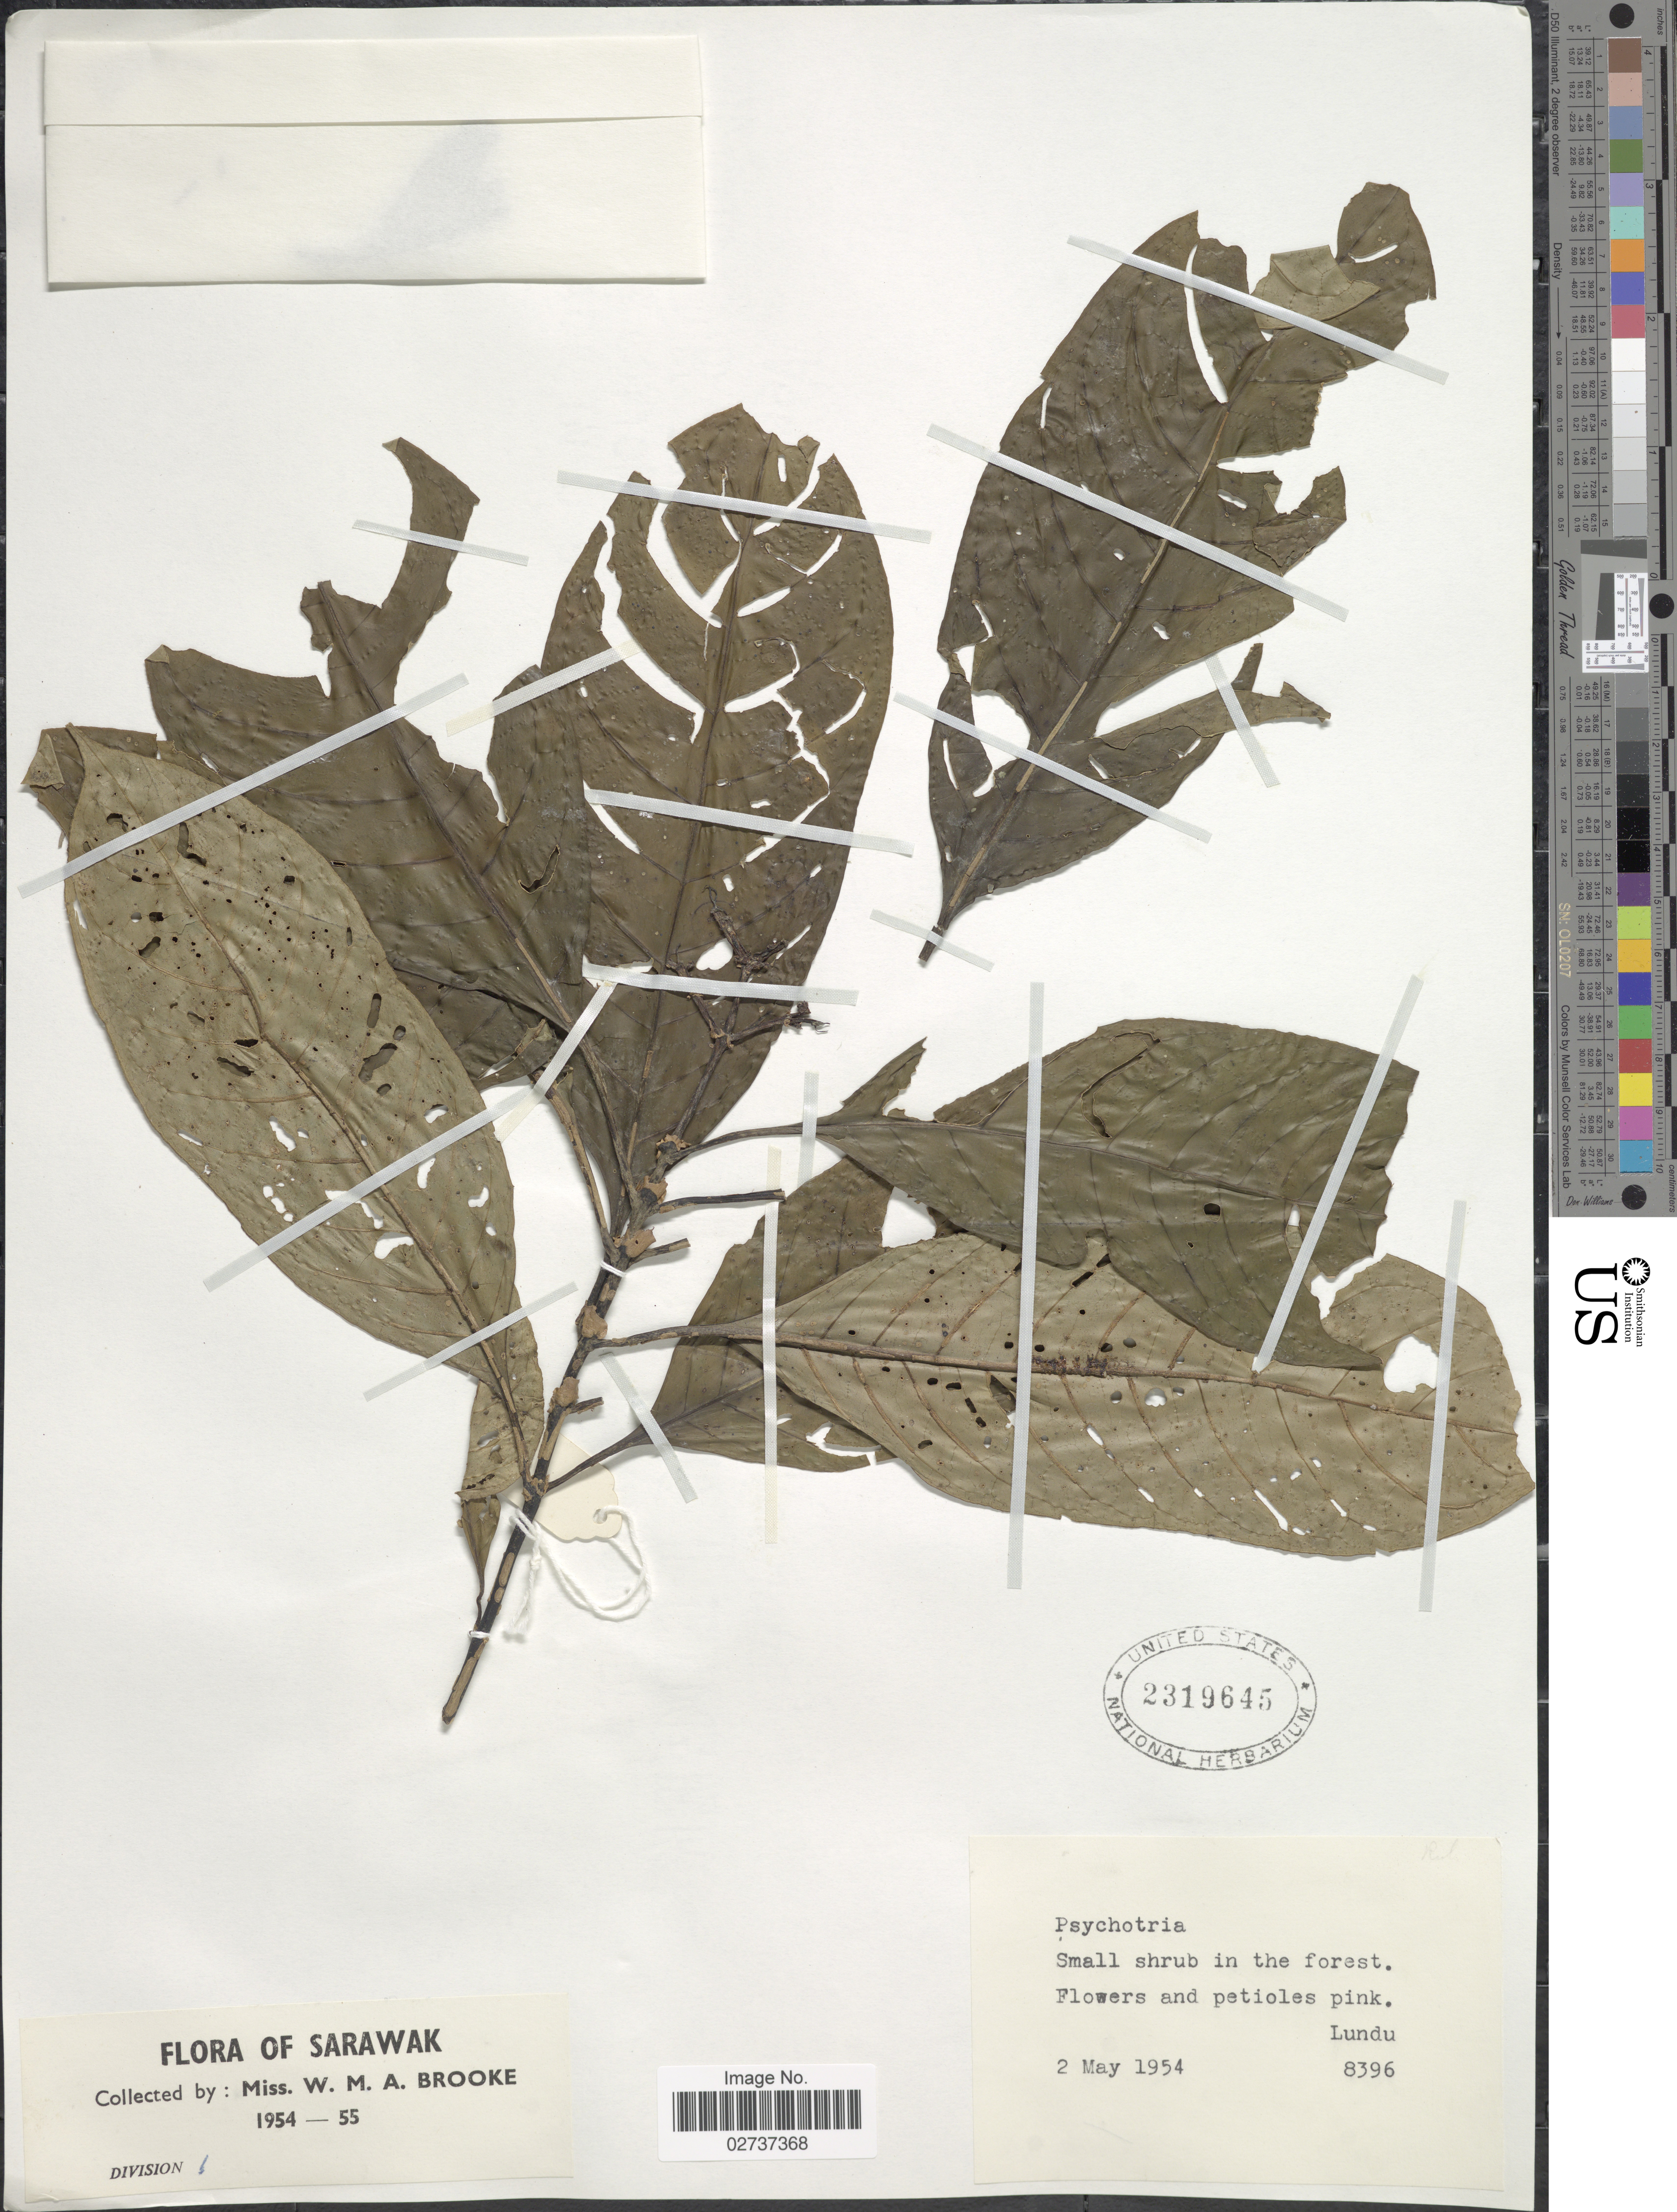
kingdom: Plantae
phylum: Tracheophyta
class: Magnoliopsida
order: Gentianales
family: Rubiaceae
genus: Psychotria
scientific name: Psychotria sp.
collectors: W. Brooke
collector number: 8396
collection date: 1954-05-02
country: Malaysia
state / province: Sarawak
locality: Lundu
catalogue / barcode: US 2319645